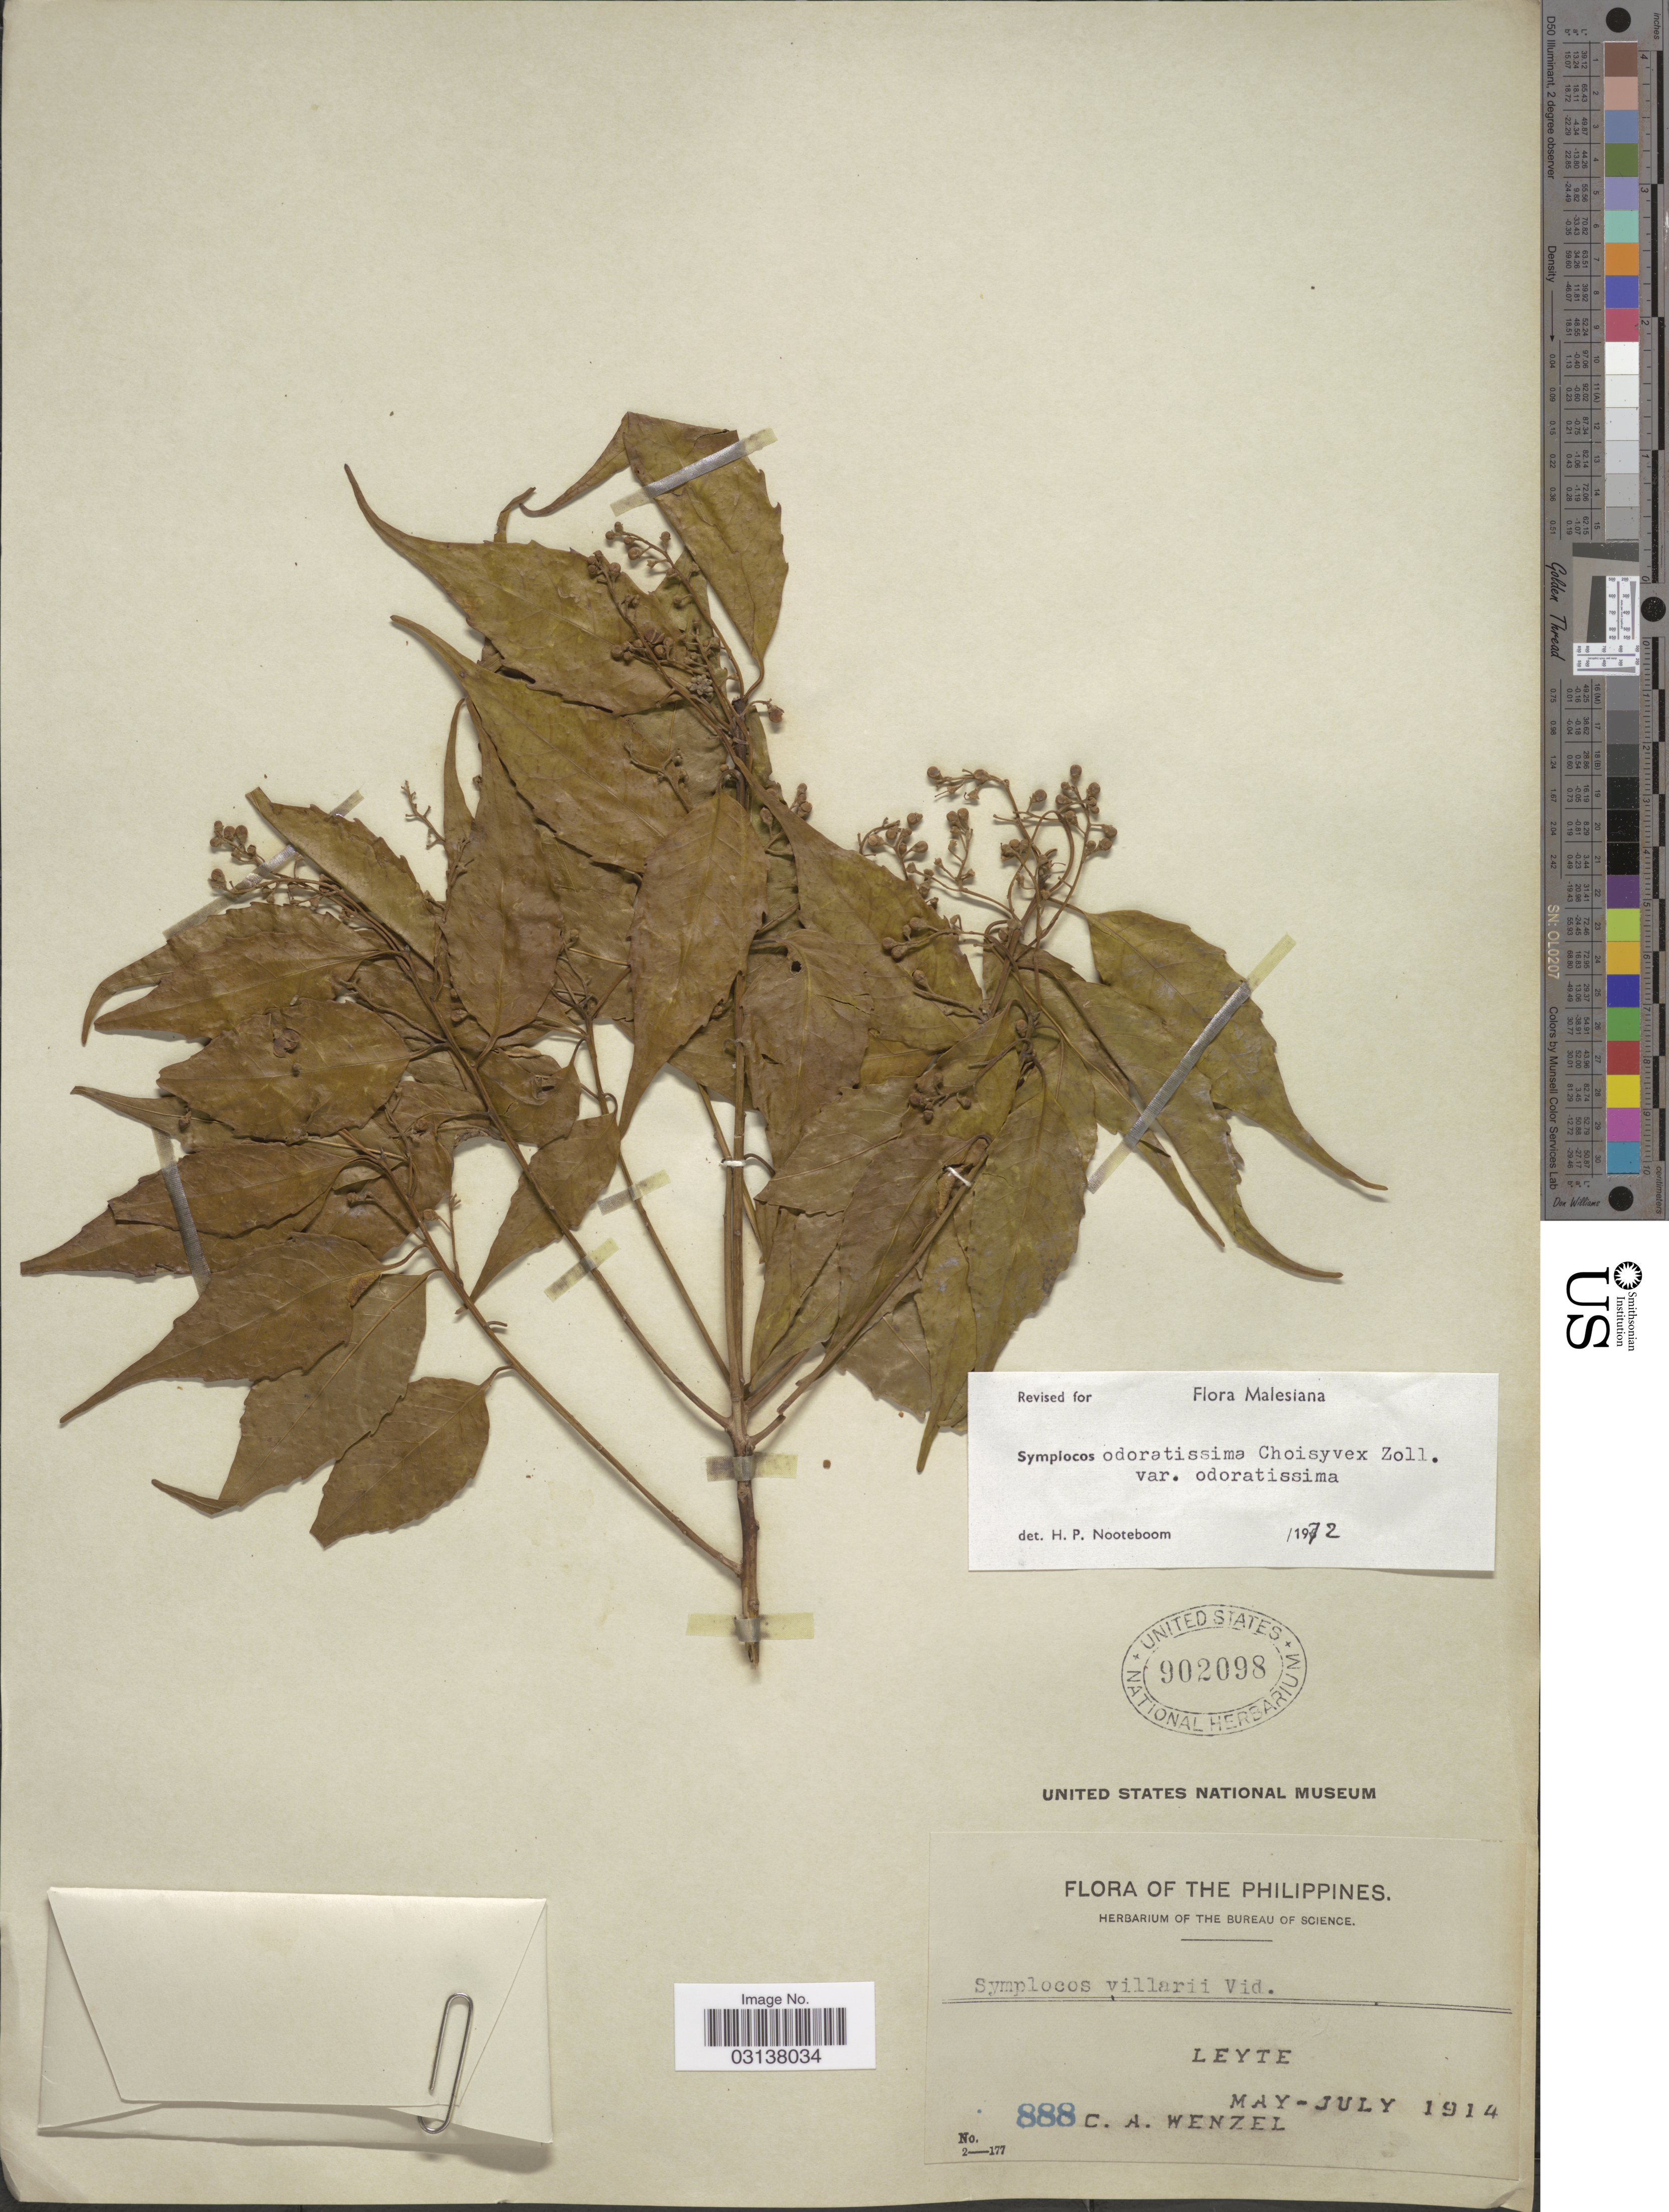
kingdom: Plantae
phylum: Tracheophyta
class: Magnoliopsida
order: Ericales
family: Symplocaceae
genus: Symplocos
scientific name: Symplocos odoratissima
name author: (Blume) Choisy ex Zoll.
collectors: C. Wenzel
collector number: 888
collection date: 1914-05/1914-07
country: Philippines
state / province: Eastern Visayas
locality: The Philippines. Leyte.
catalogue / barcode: US 902098